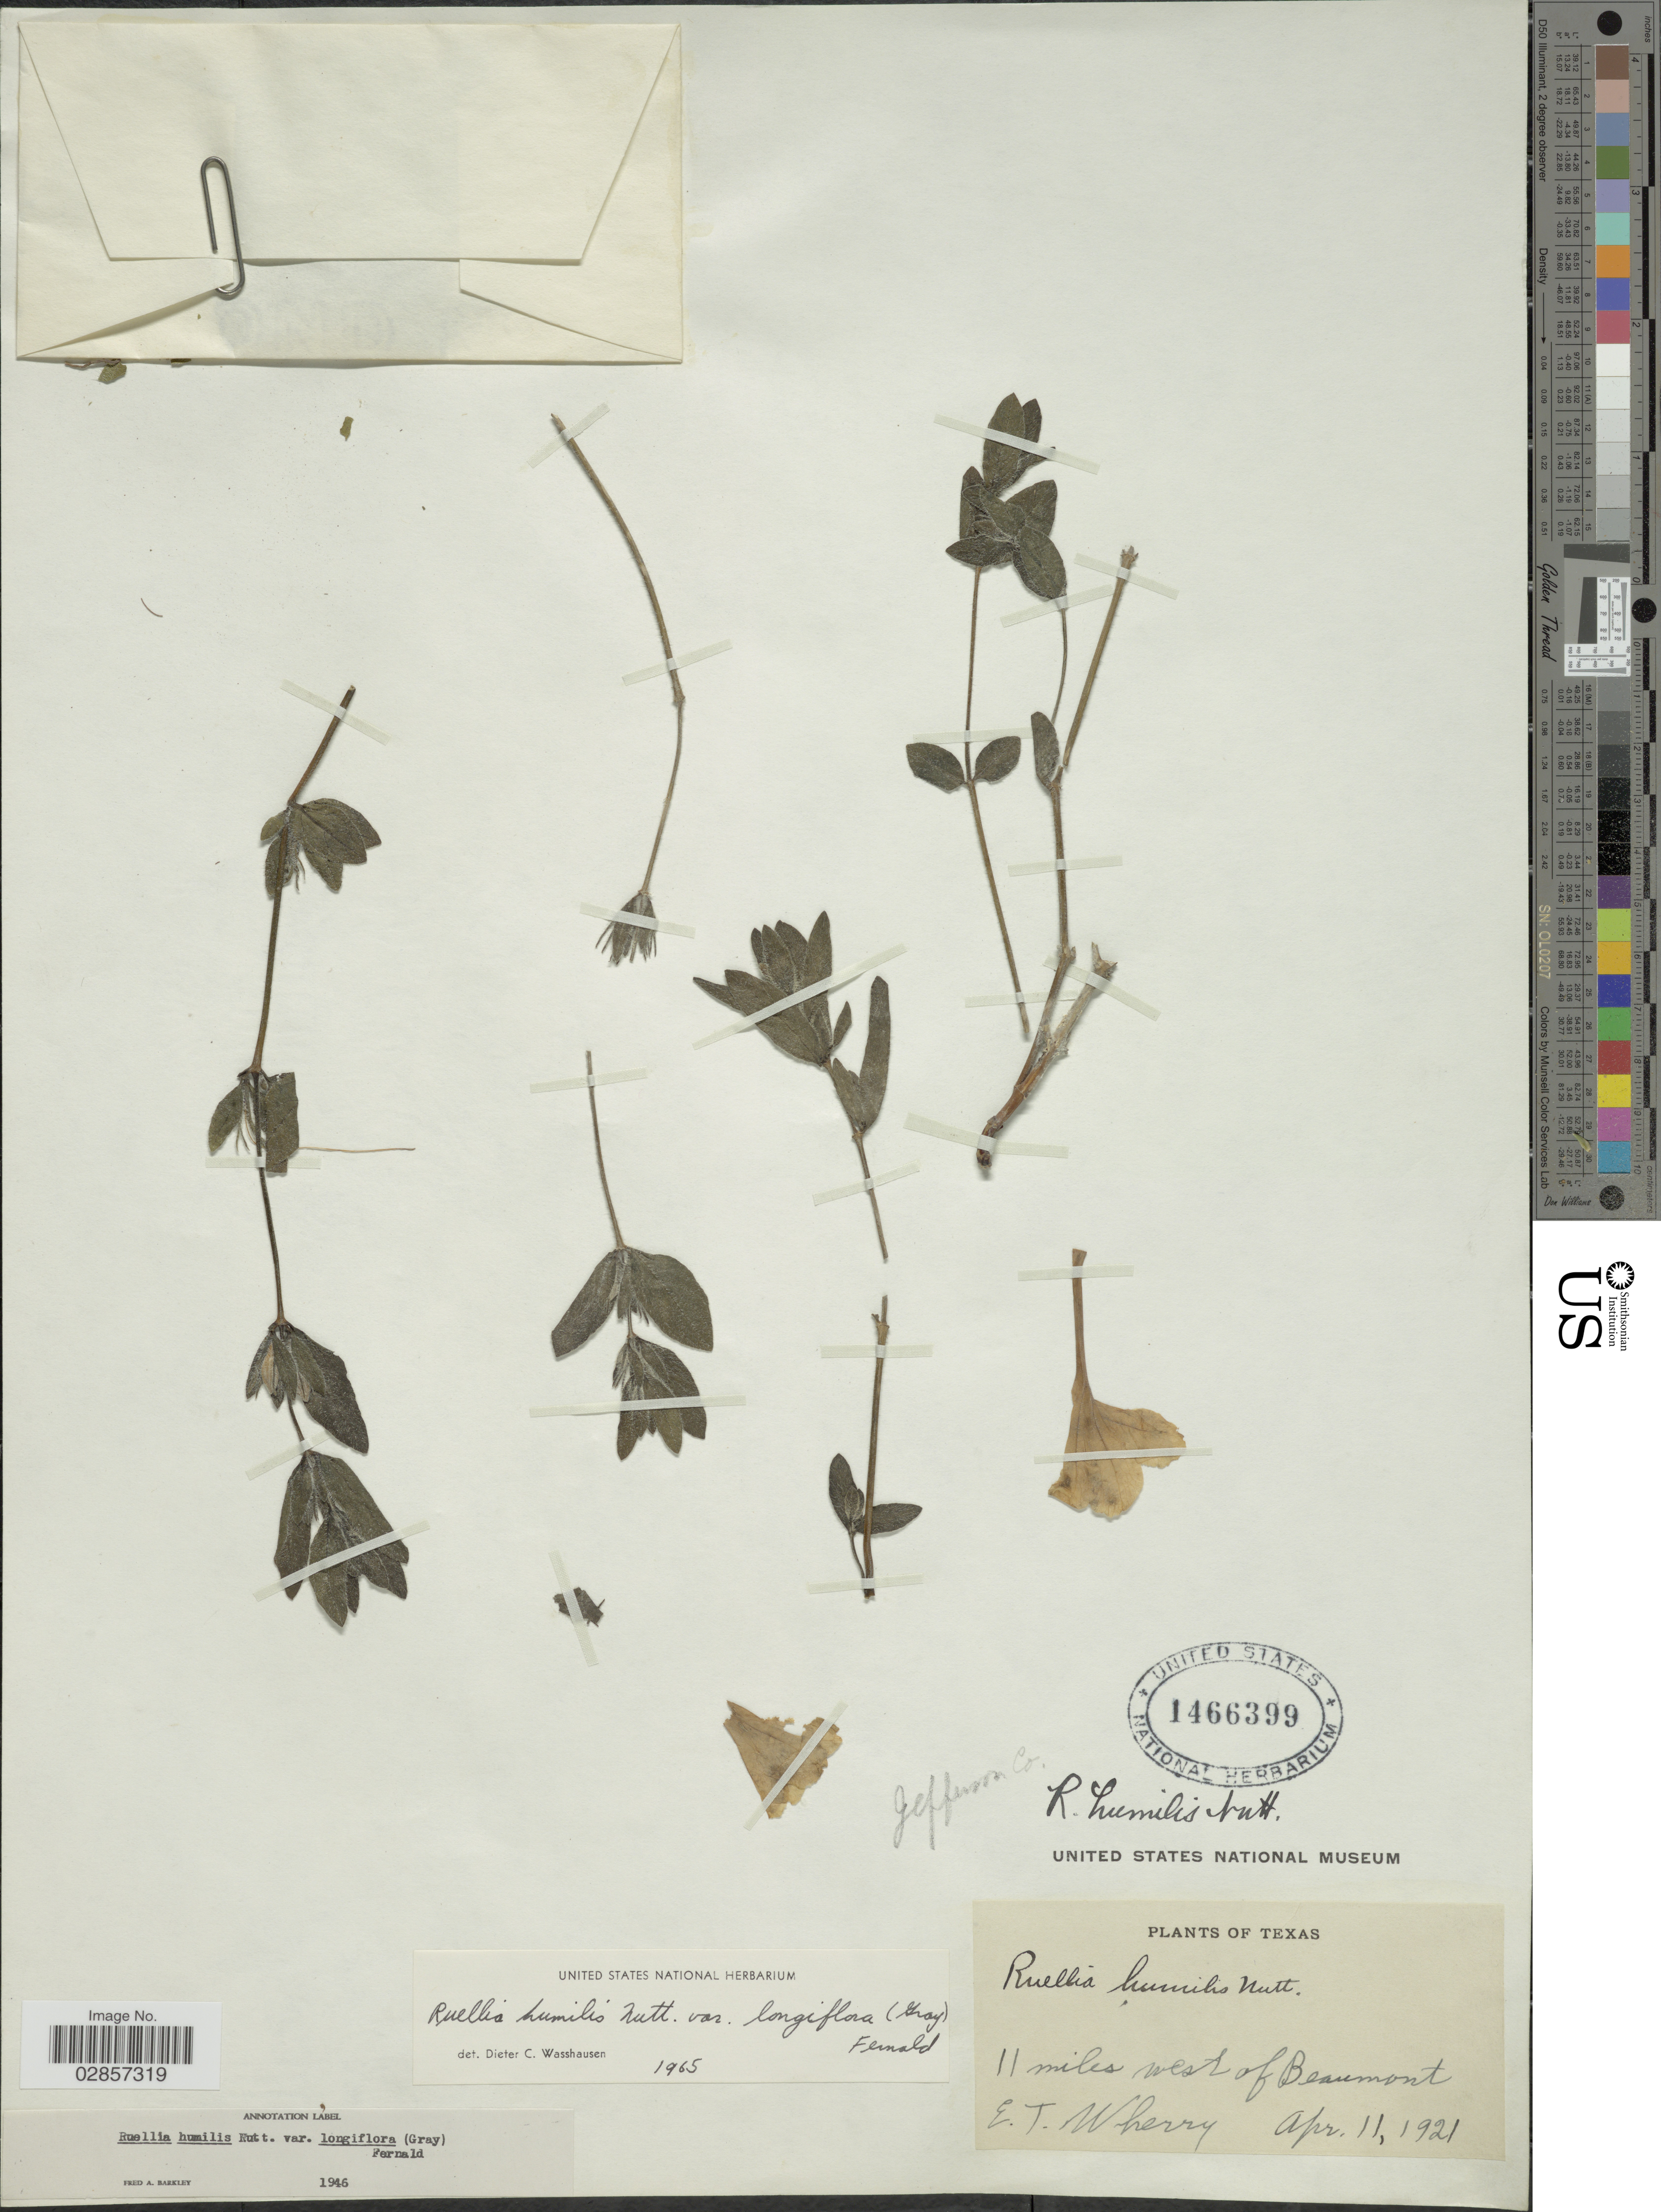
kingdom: Plantae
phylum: Tracheophyta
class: Magnoliopsida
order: Lamiales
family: Acanthaceae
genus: Ruellia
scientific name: Ruellia humilis var. longiflora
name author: (A. Gray) Fernald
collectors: E. T. Wherry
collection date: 1921-04-11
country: United States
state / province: Texas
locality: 11 miles west of Beaumont, Jefferson Co.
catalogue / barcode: US 1466399